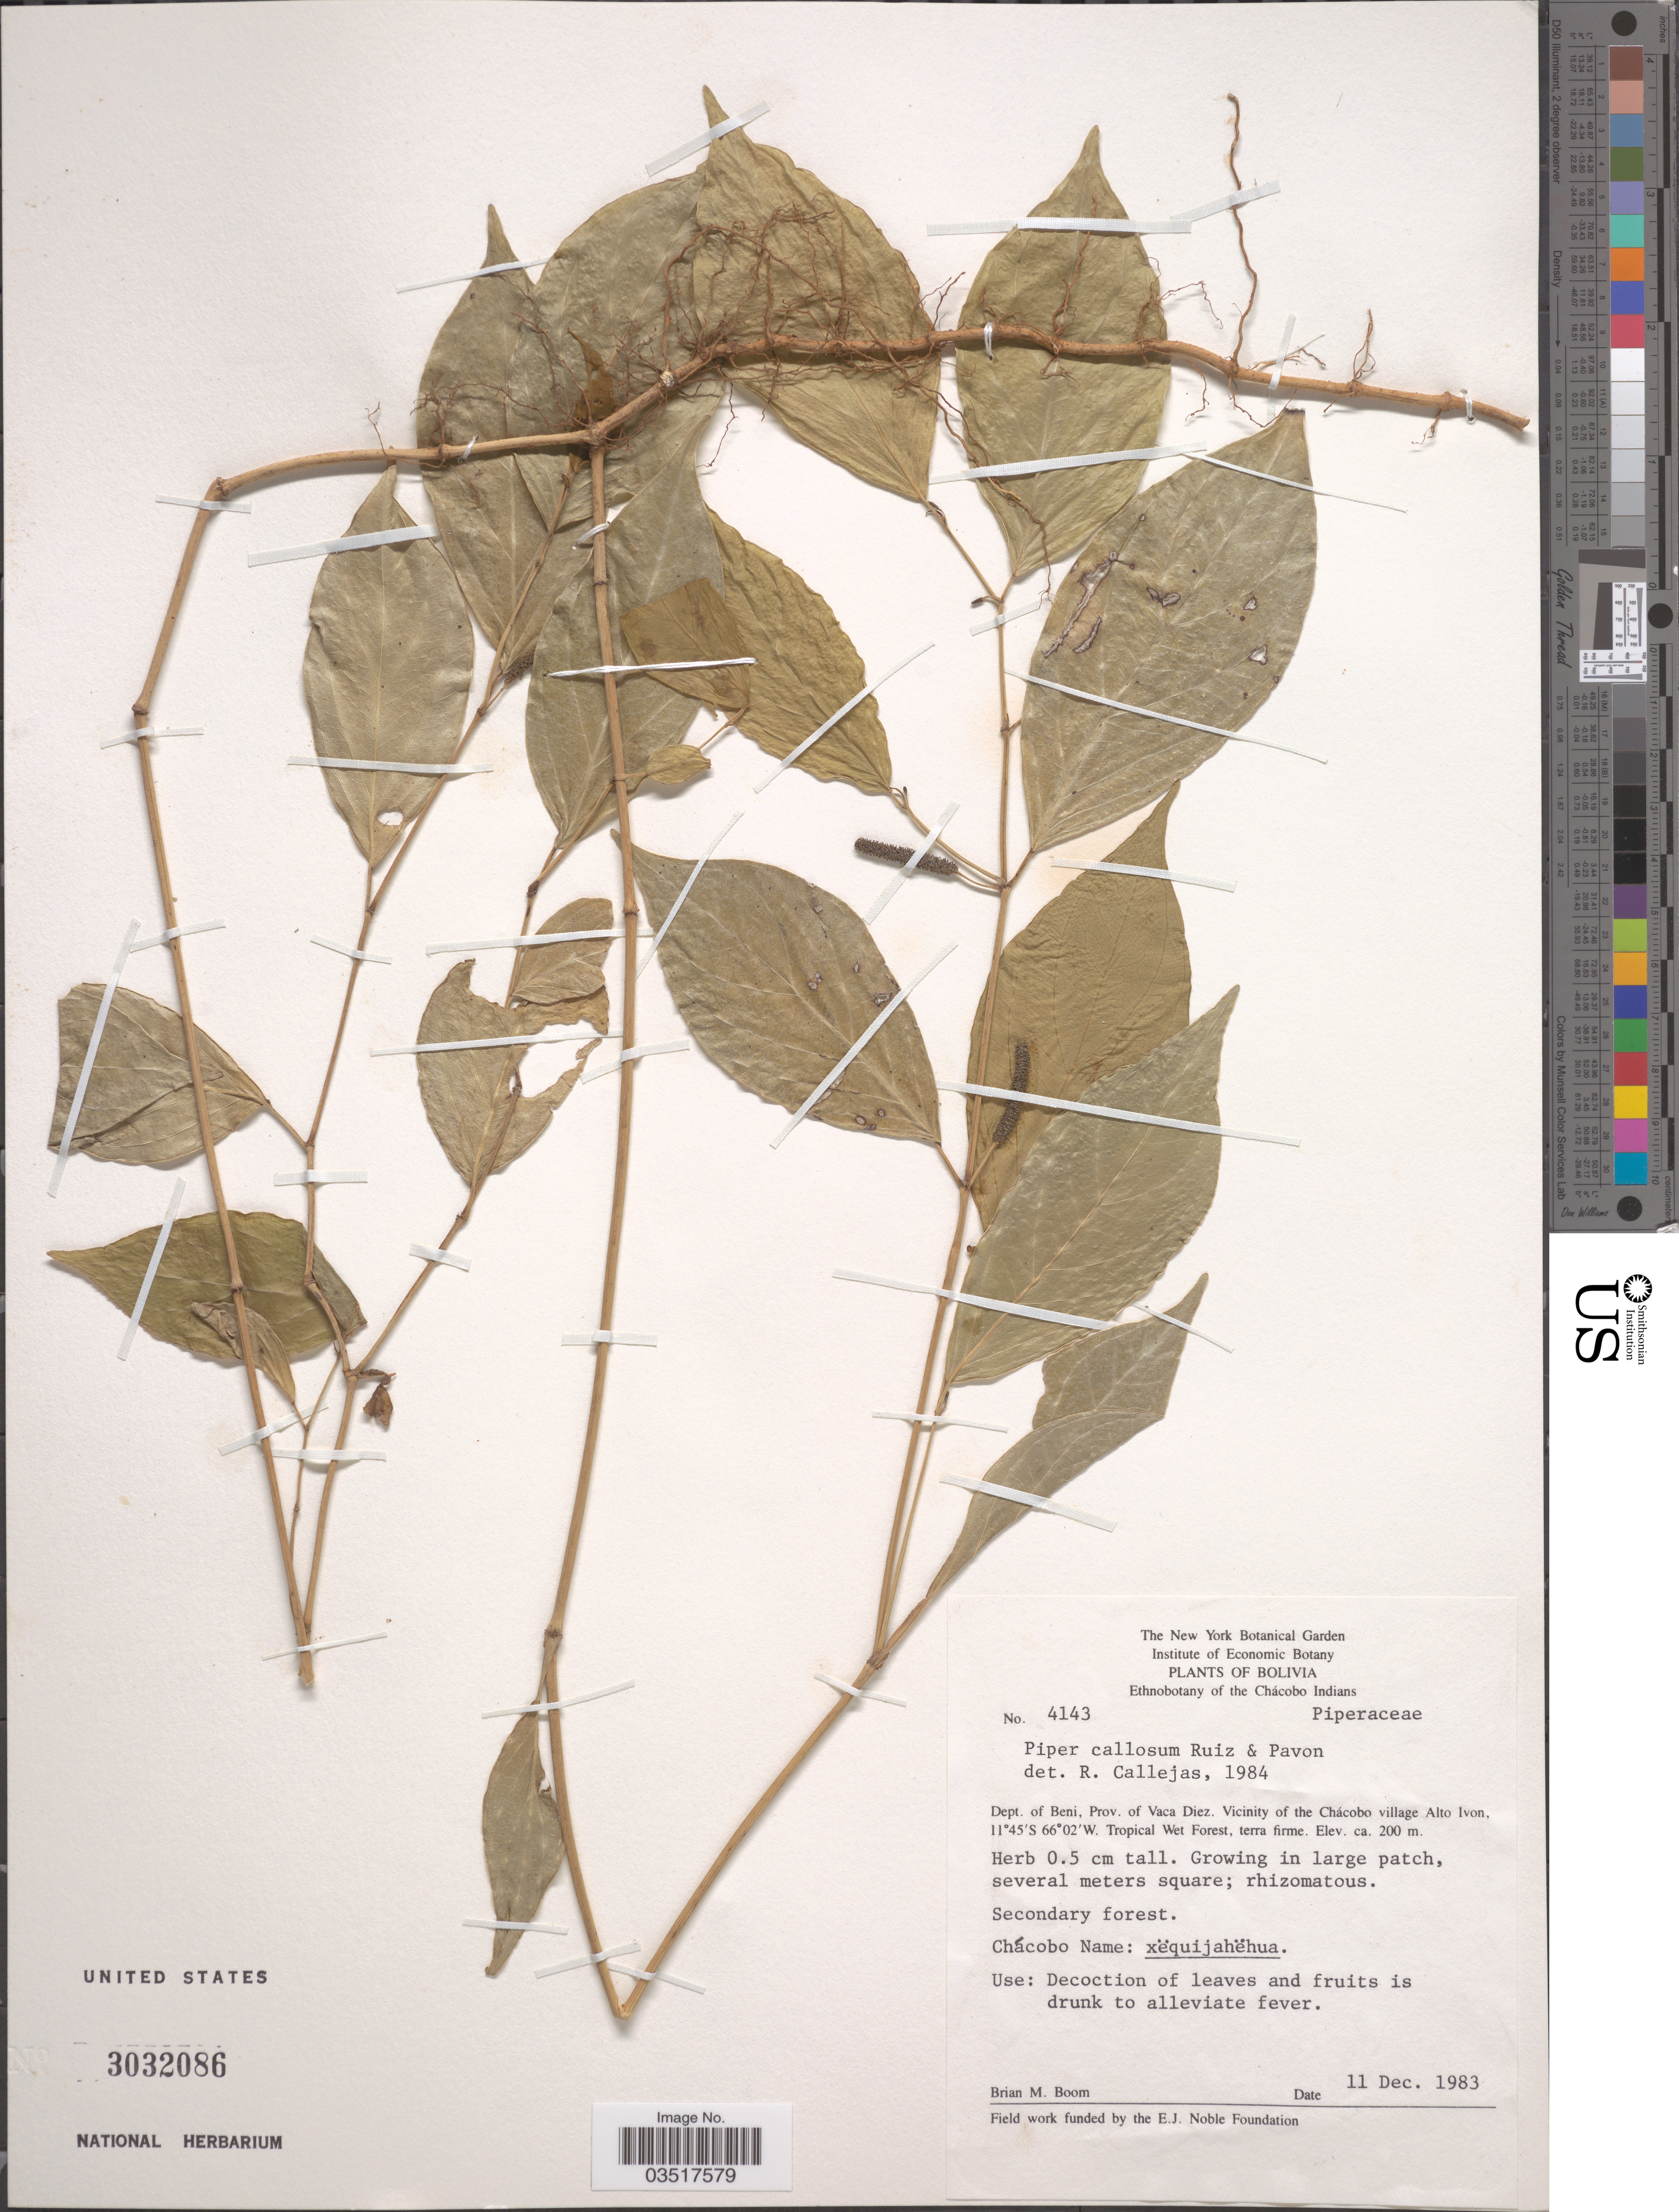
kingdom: Plantae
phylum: Tracheophyta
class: Magnoliopsida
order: Piperales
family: Piperaceae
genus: Piper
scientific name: Piper callosum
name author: Ruiz & Pav.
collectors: B. M. Boom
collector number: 4143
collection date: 1983-12-11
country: Bolivia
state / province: Beni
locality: Dept. of Beni, Prov. of Vaca Diez. Vicinity of the Chácobo village Alto Ivon.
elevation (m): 200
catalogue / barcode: US 3032086